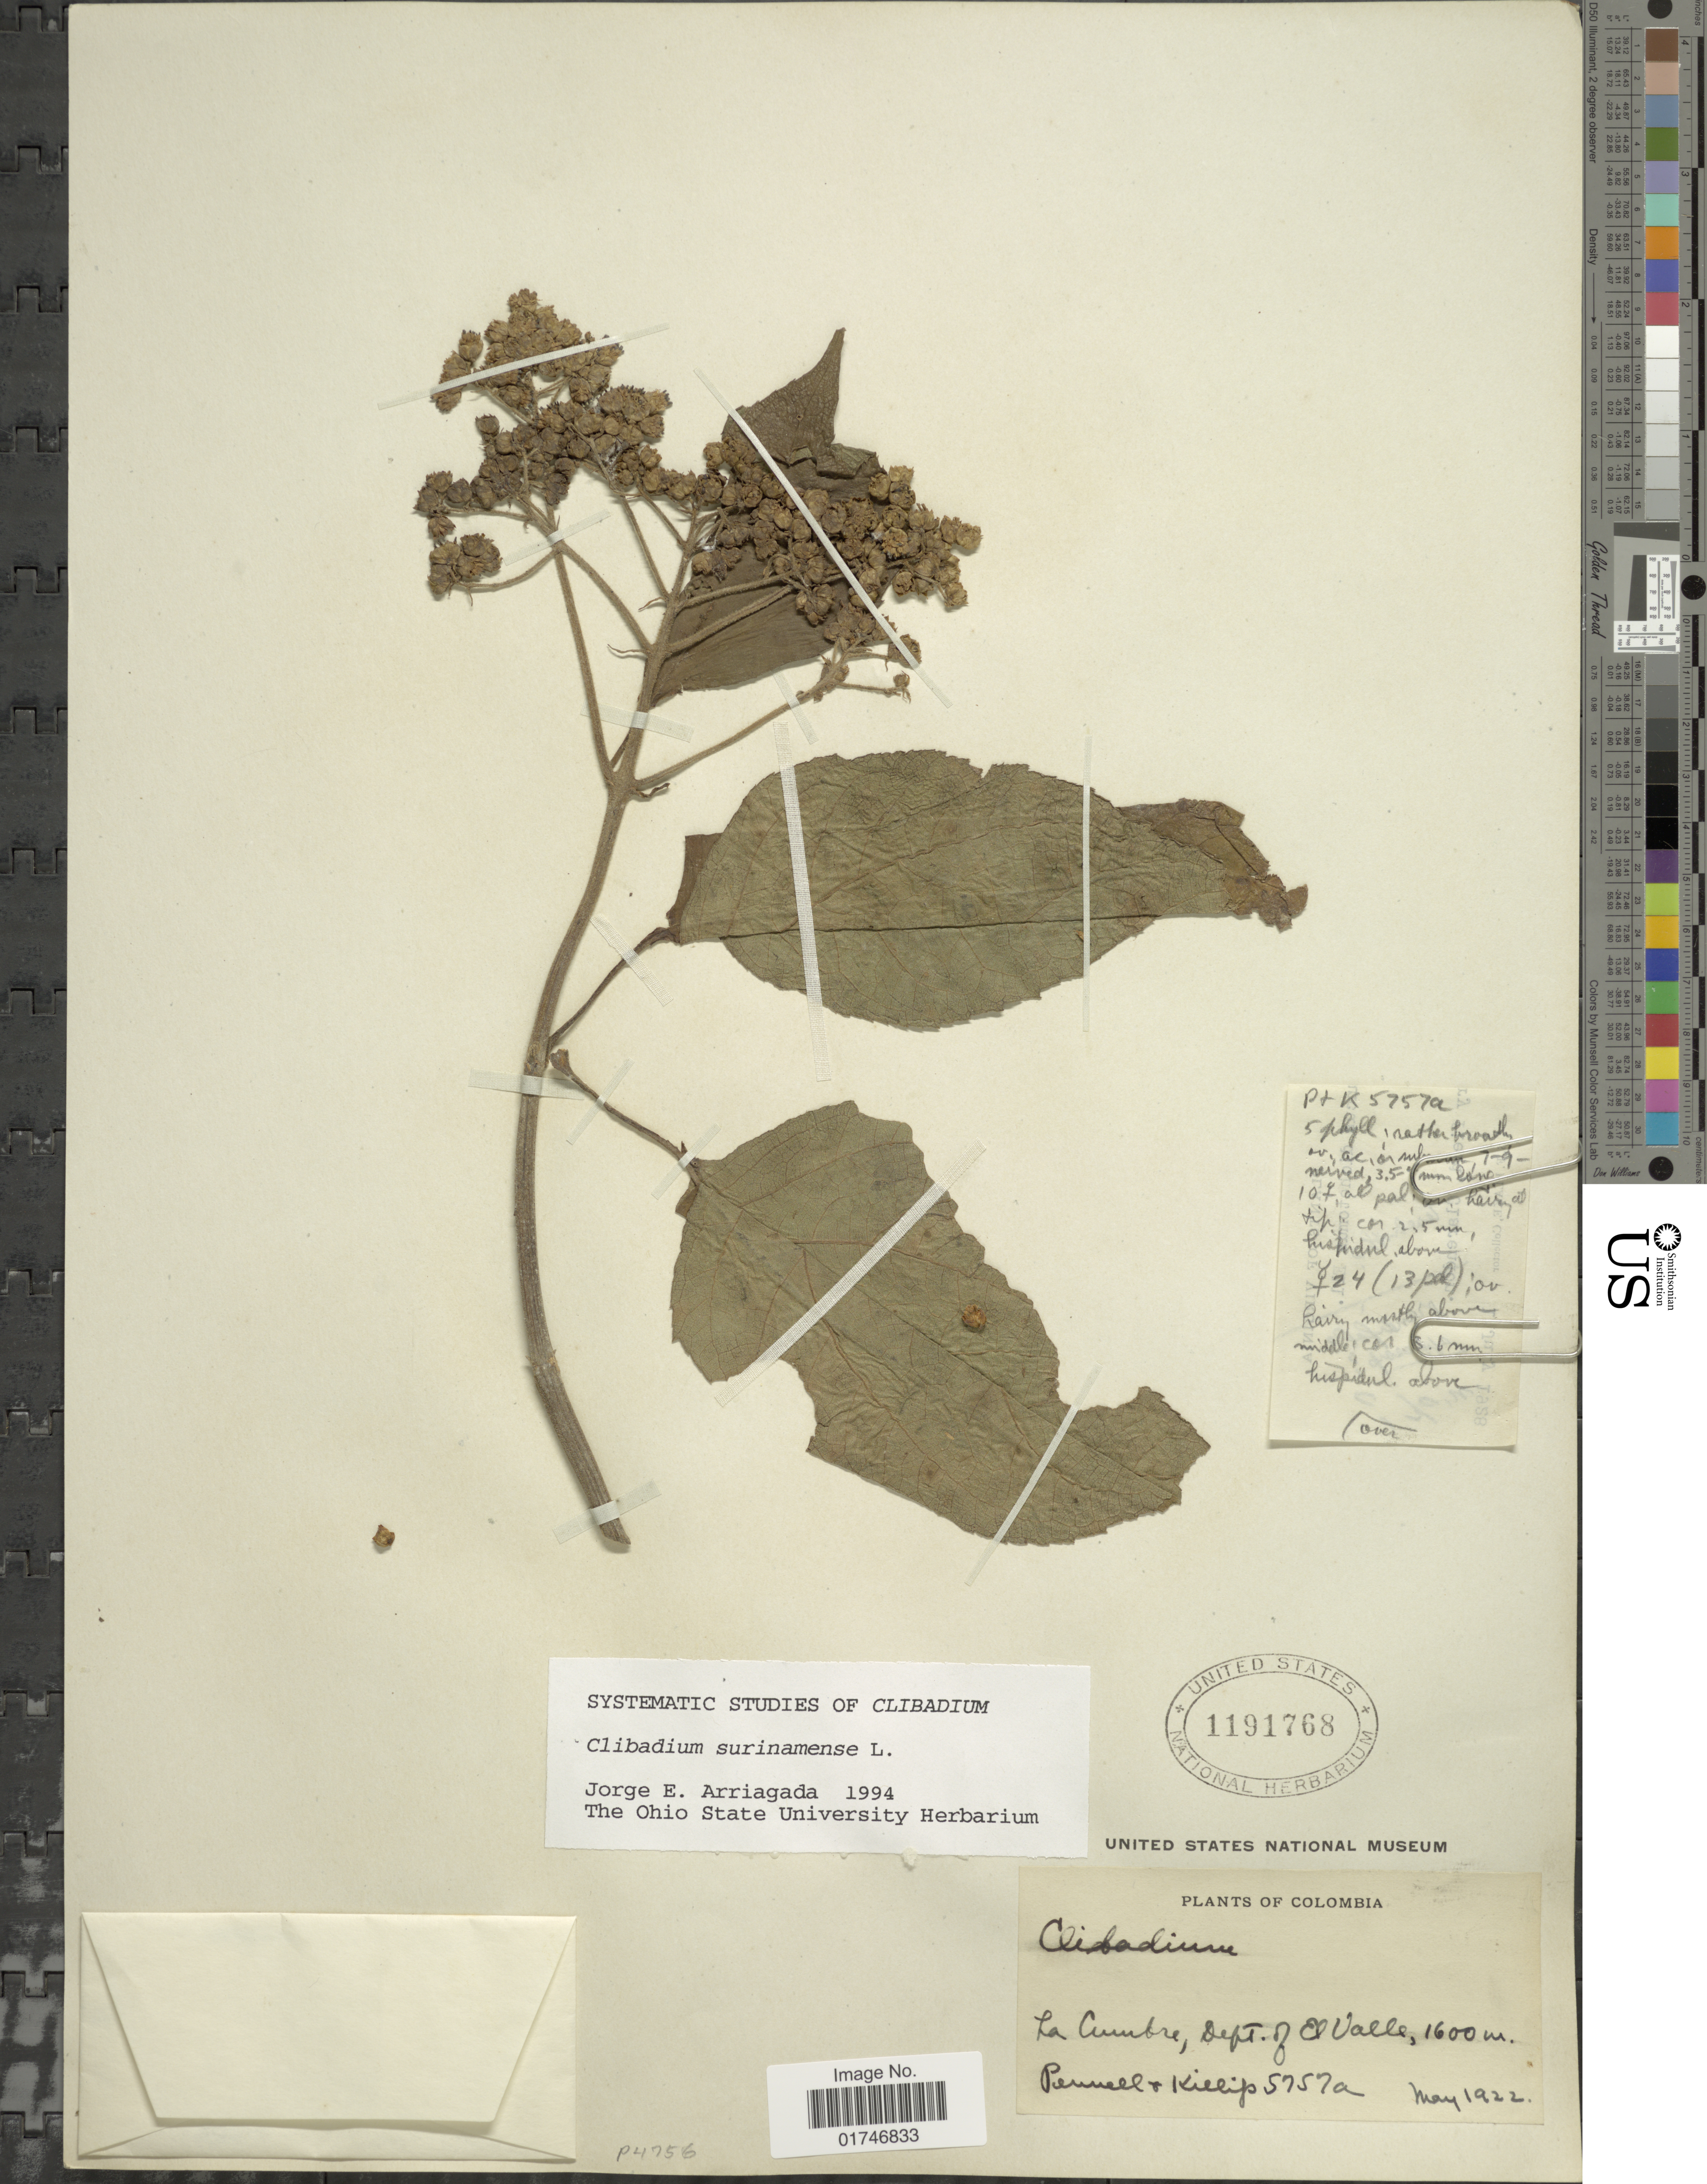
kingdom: Plantae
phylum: Tracheophyta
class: Magnoliopsida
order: Asterales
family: Asteraceae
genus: Clibadium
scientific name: Clibadium surinamense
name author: L.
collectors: -. Pennell & Killip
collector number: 5757a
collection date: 1922-05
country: Colombia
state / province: Valle del Cauca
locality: La Cumbre, Dept. of El Valle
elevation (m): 1600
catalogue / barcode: US 1191768